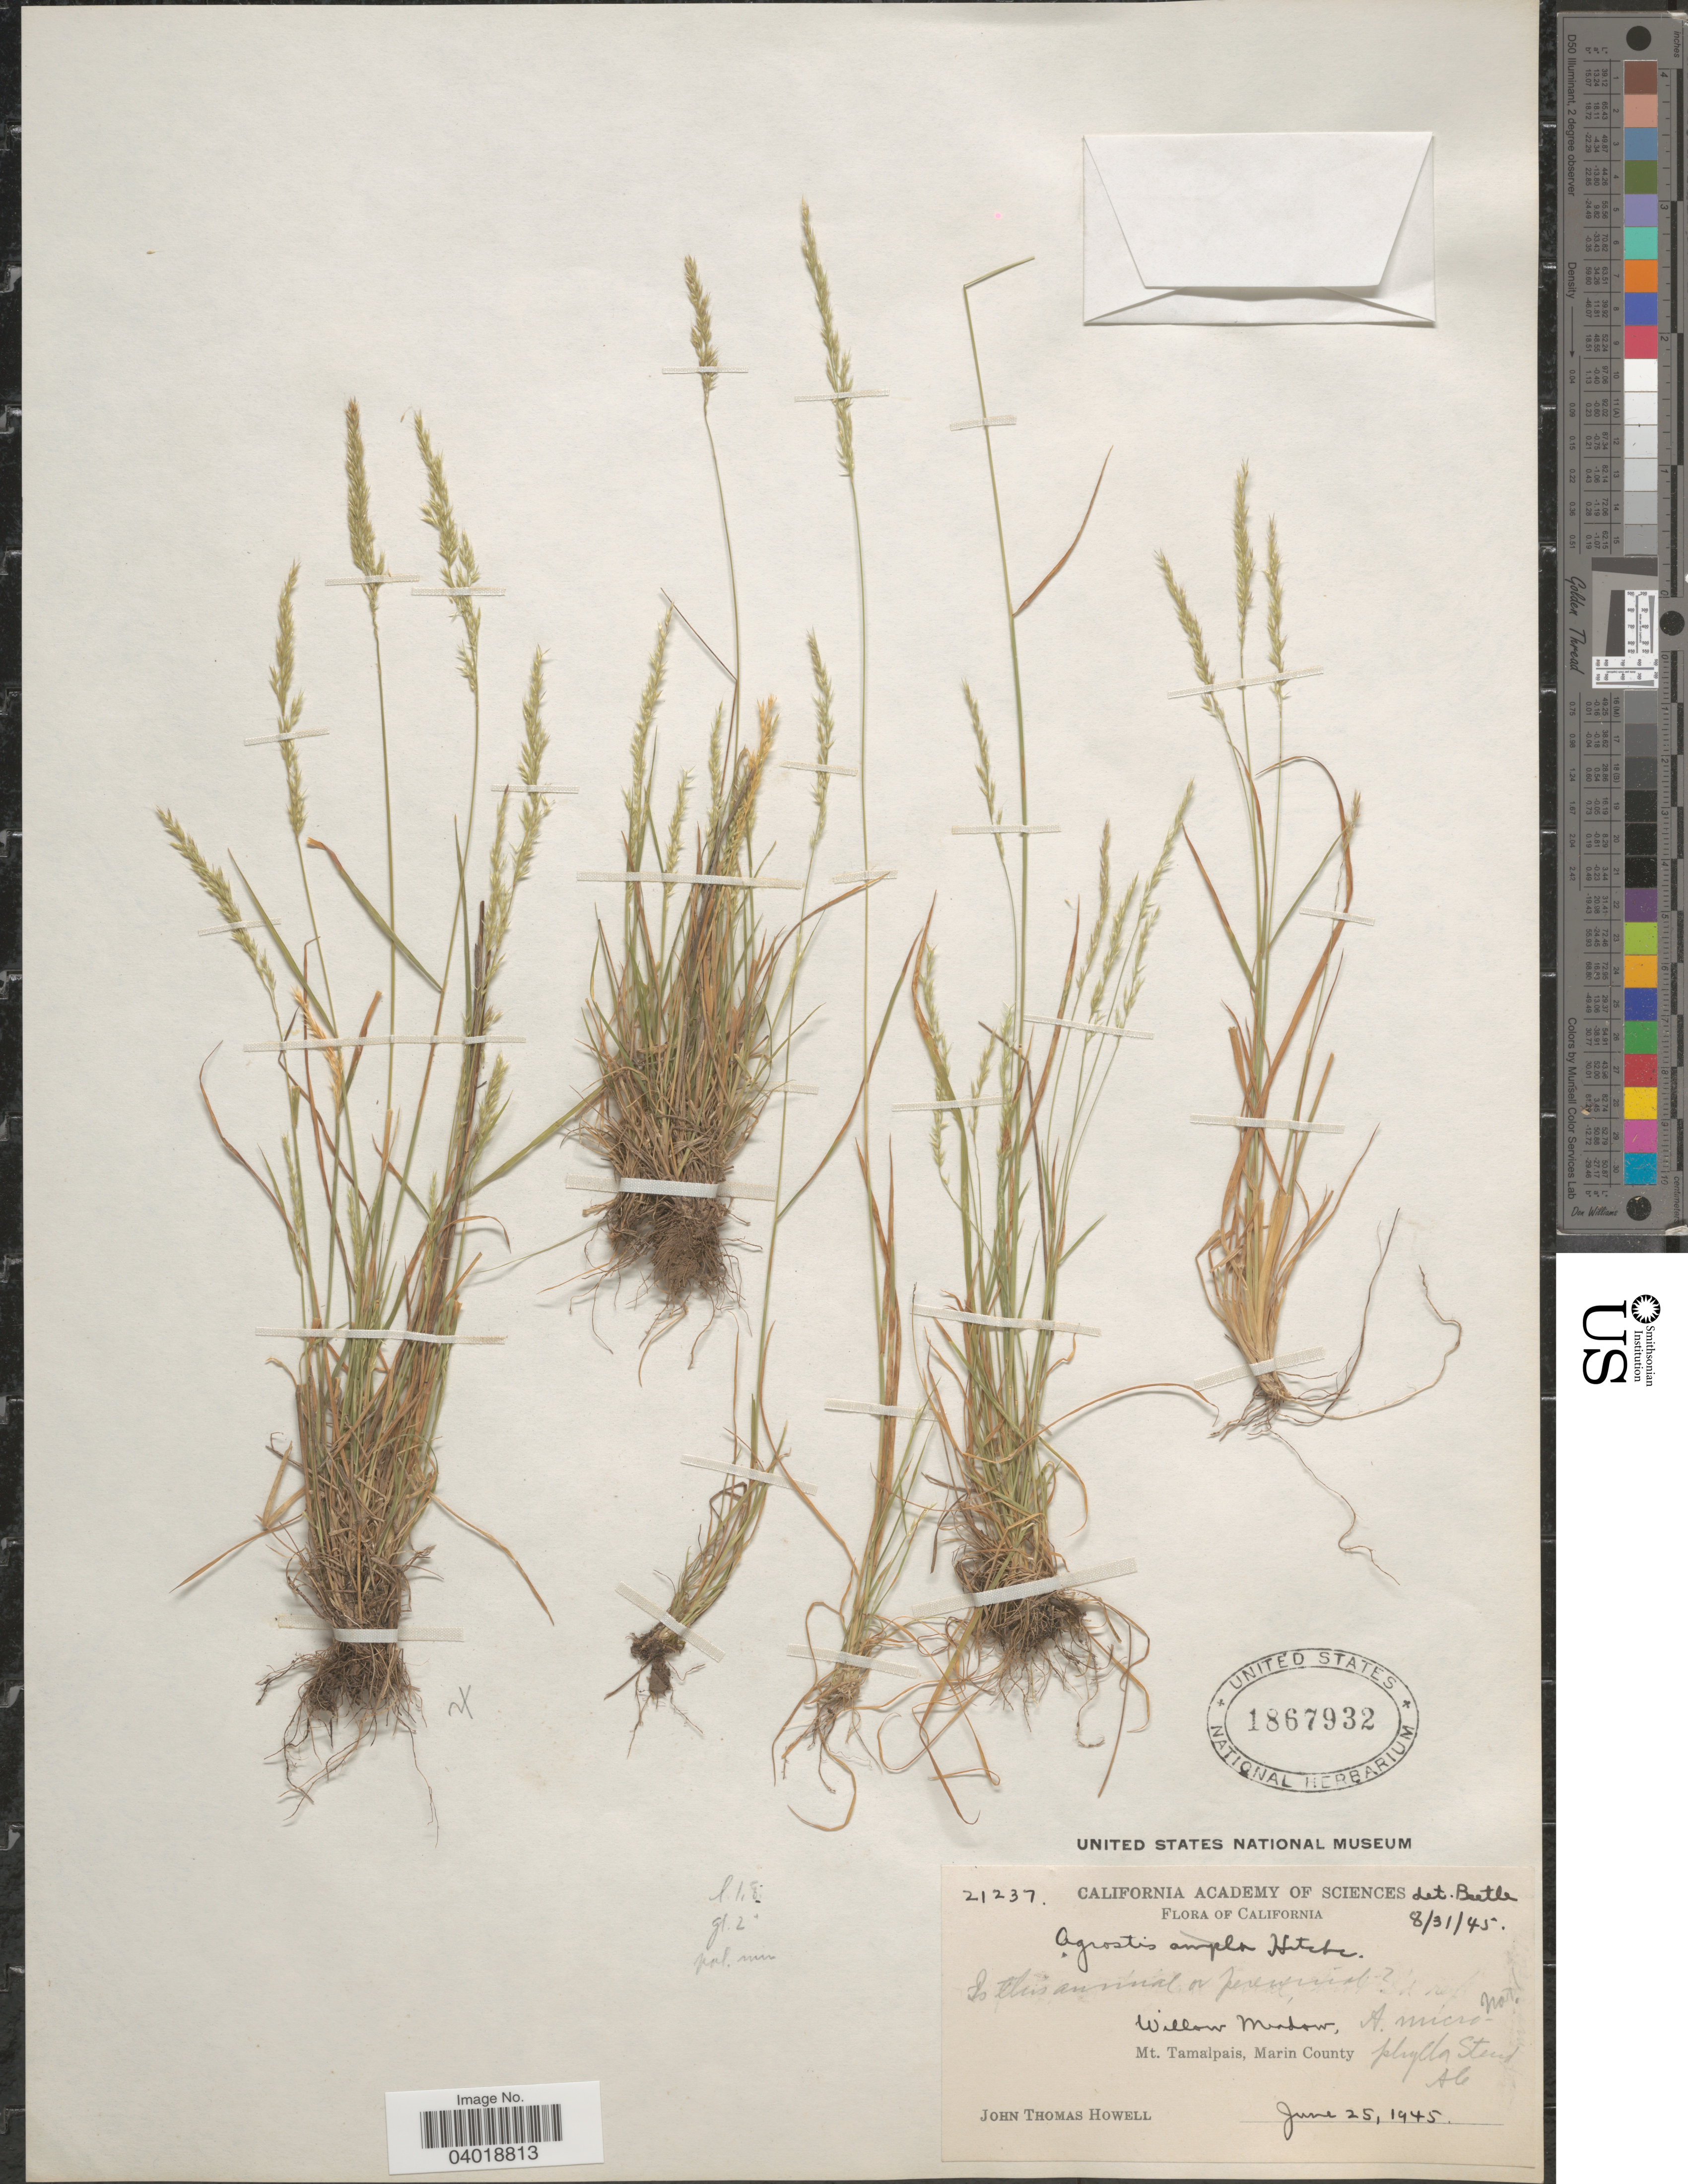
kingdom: Plantae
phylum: Tracheophyta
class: Liliopsida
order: Poales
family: Poaceae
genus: Agrostis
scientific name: Agrostis exarata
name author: Trin.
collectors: J. T. Howell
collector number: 21237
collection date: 1945-06-25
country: United States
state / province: California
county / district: Marin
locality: Willow Meadow, Mt. Tamalpais, Marin County.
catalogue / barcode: US 1867932